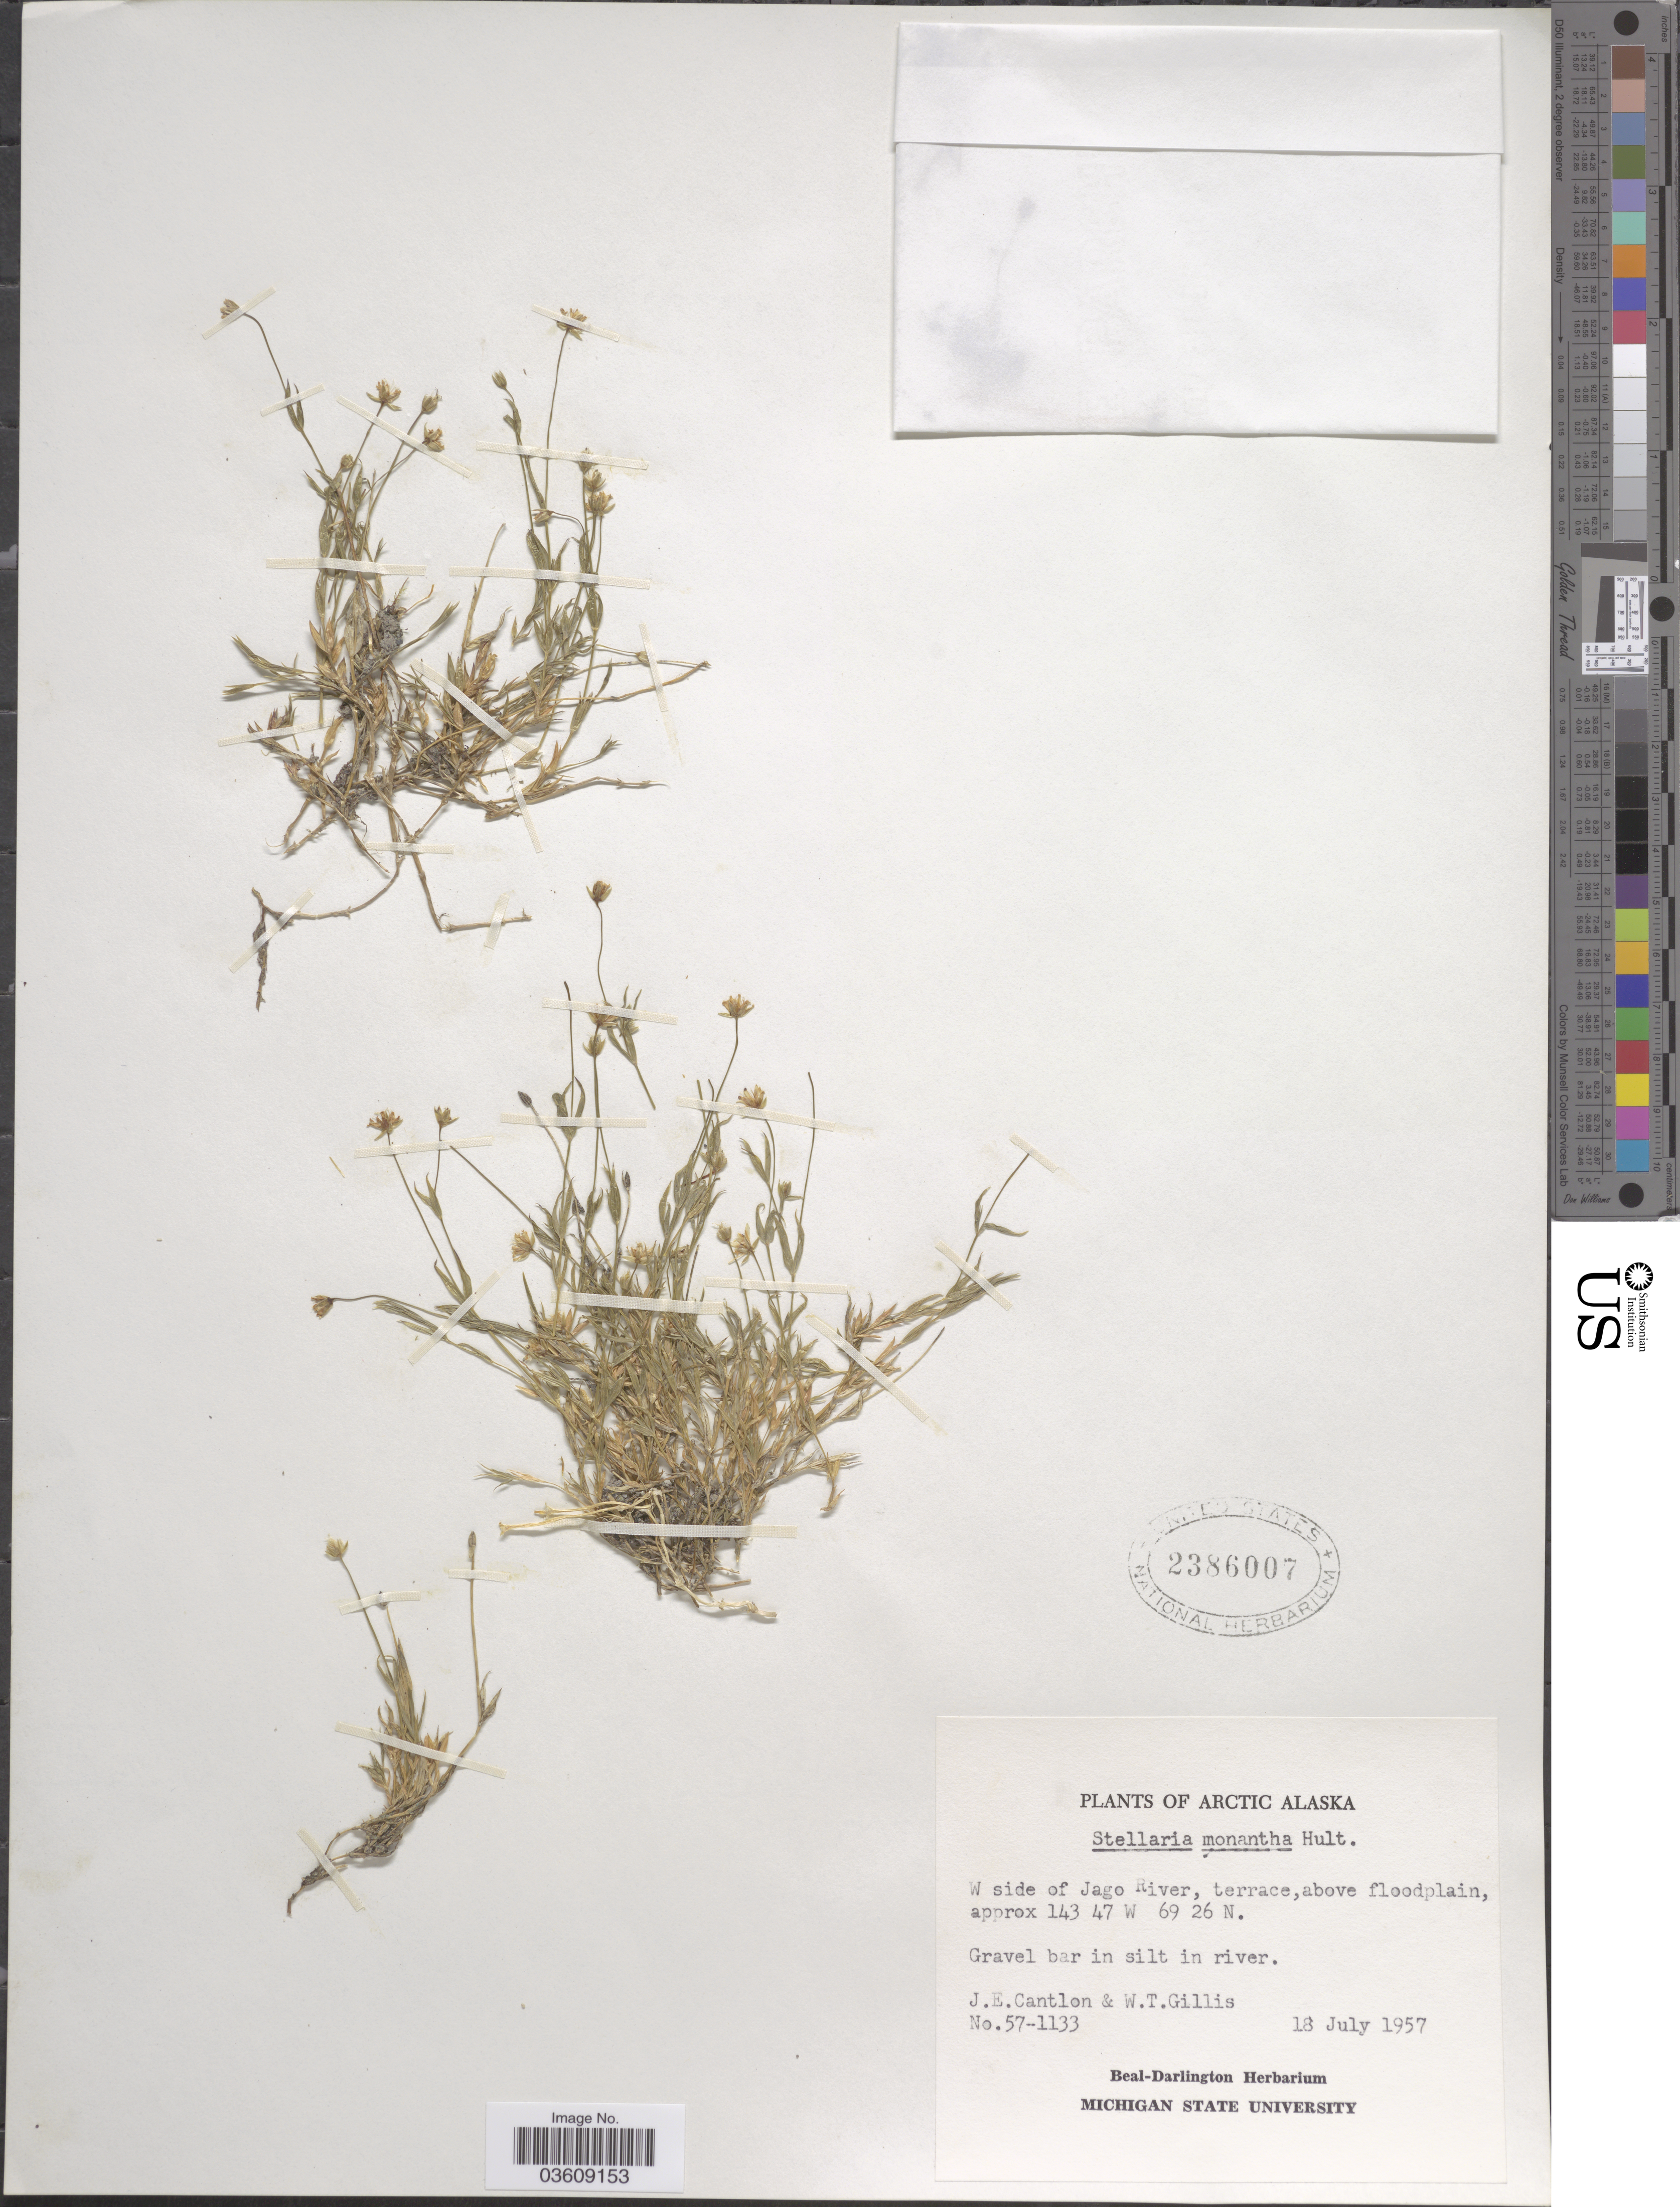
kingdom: Plantae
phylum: Tracheophyta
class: Magnoliopsida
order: Caryophyllales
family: Caryophyllaceae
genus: Stellaria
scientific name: Stellaria monantha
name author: Hultén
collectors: J. Cantlon & W. T. Gillis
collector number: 57-1133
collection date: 1957-07-18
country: United States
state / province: Alaska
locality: Arctic. W side of Jago River, terrace, above floodplain.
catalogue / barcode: US 2386007